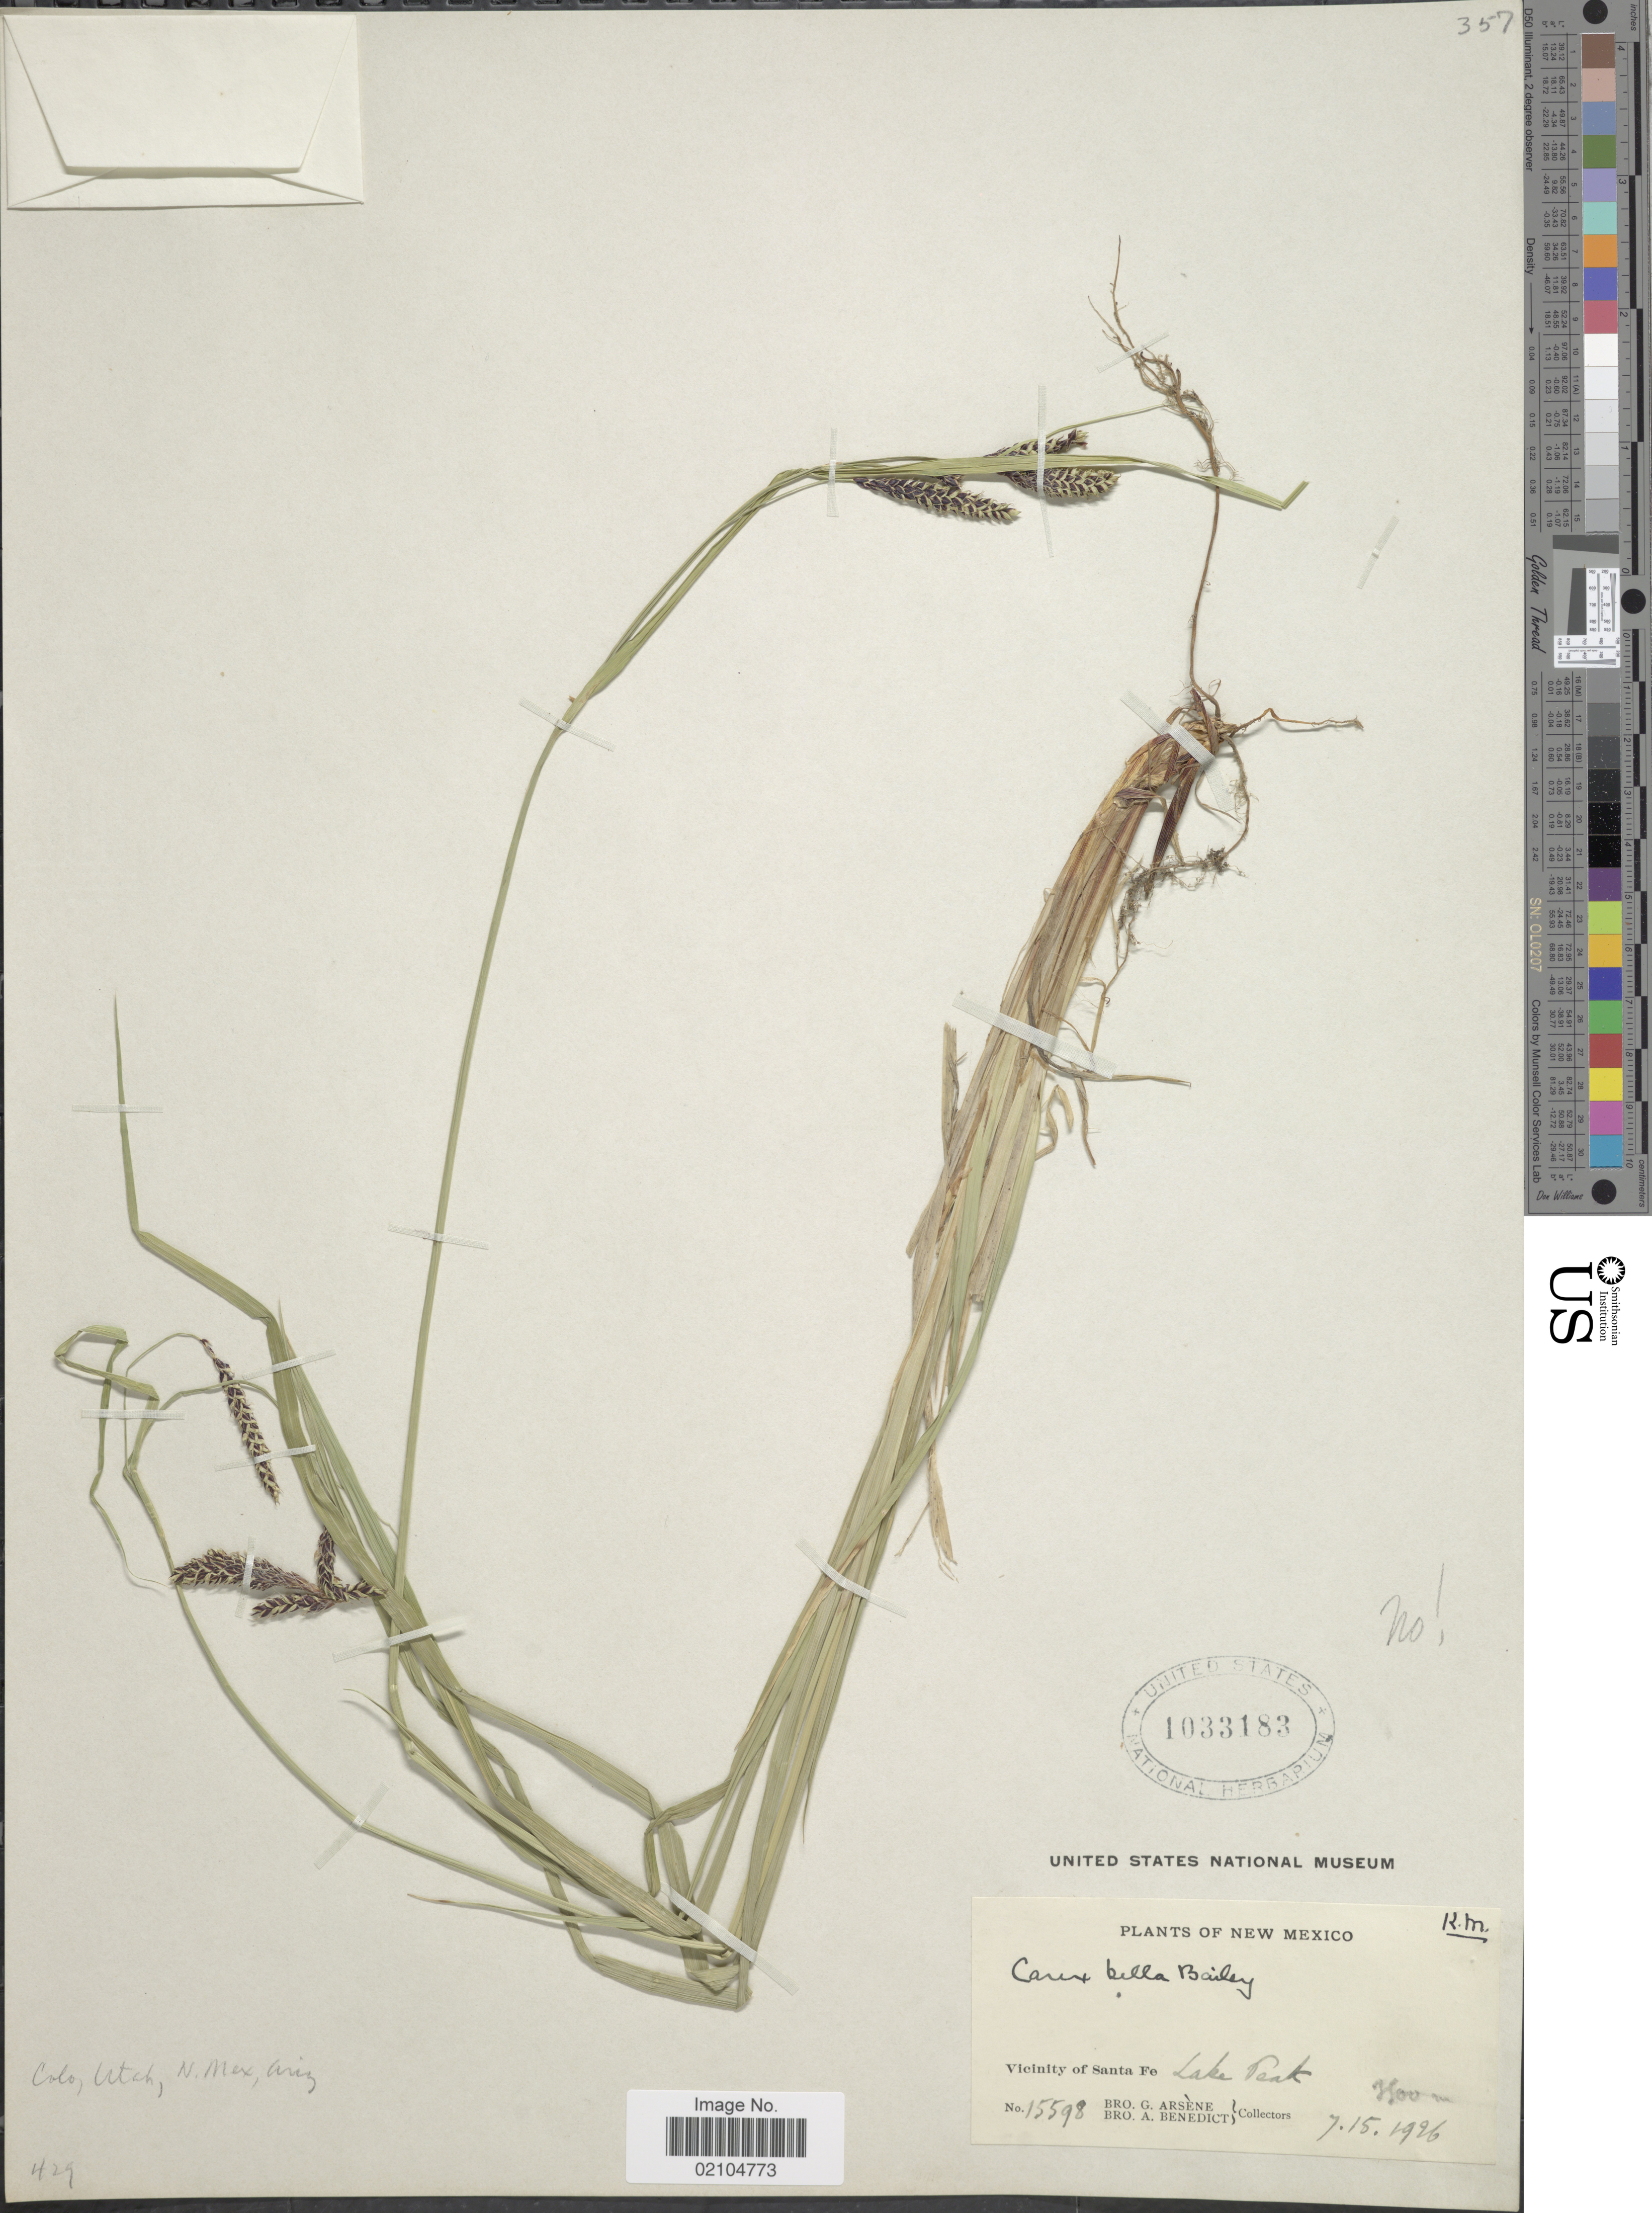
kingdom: Plantae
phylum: Tracheophyta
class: Liliopsida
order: Poales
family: Cyperaceae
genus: Carex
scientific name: Carex bebbii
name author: (L.H. Bailey) Olney ex Fernald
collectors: Bro. G. Arsène & Bro. A. Benedict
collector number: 15598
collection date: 1926-07-15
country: United States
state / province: New Mexico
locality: Vicinity of Santa Fe, Lake Peak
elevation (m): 3300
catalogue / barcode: US 1033183